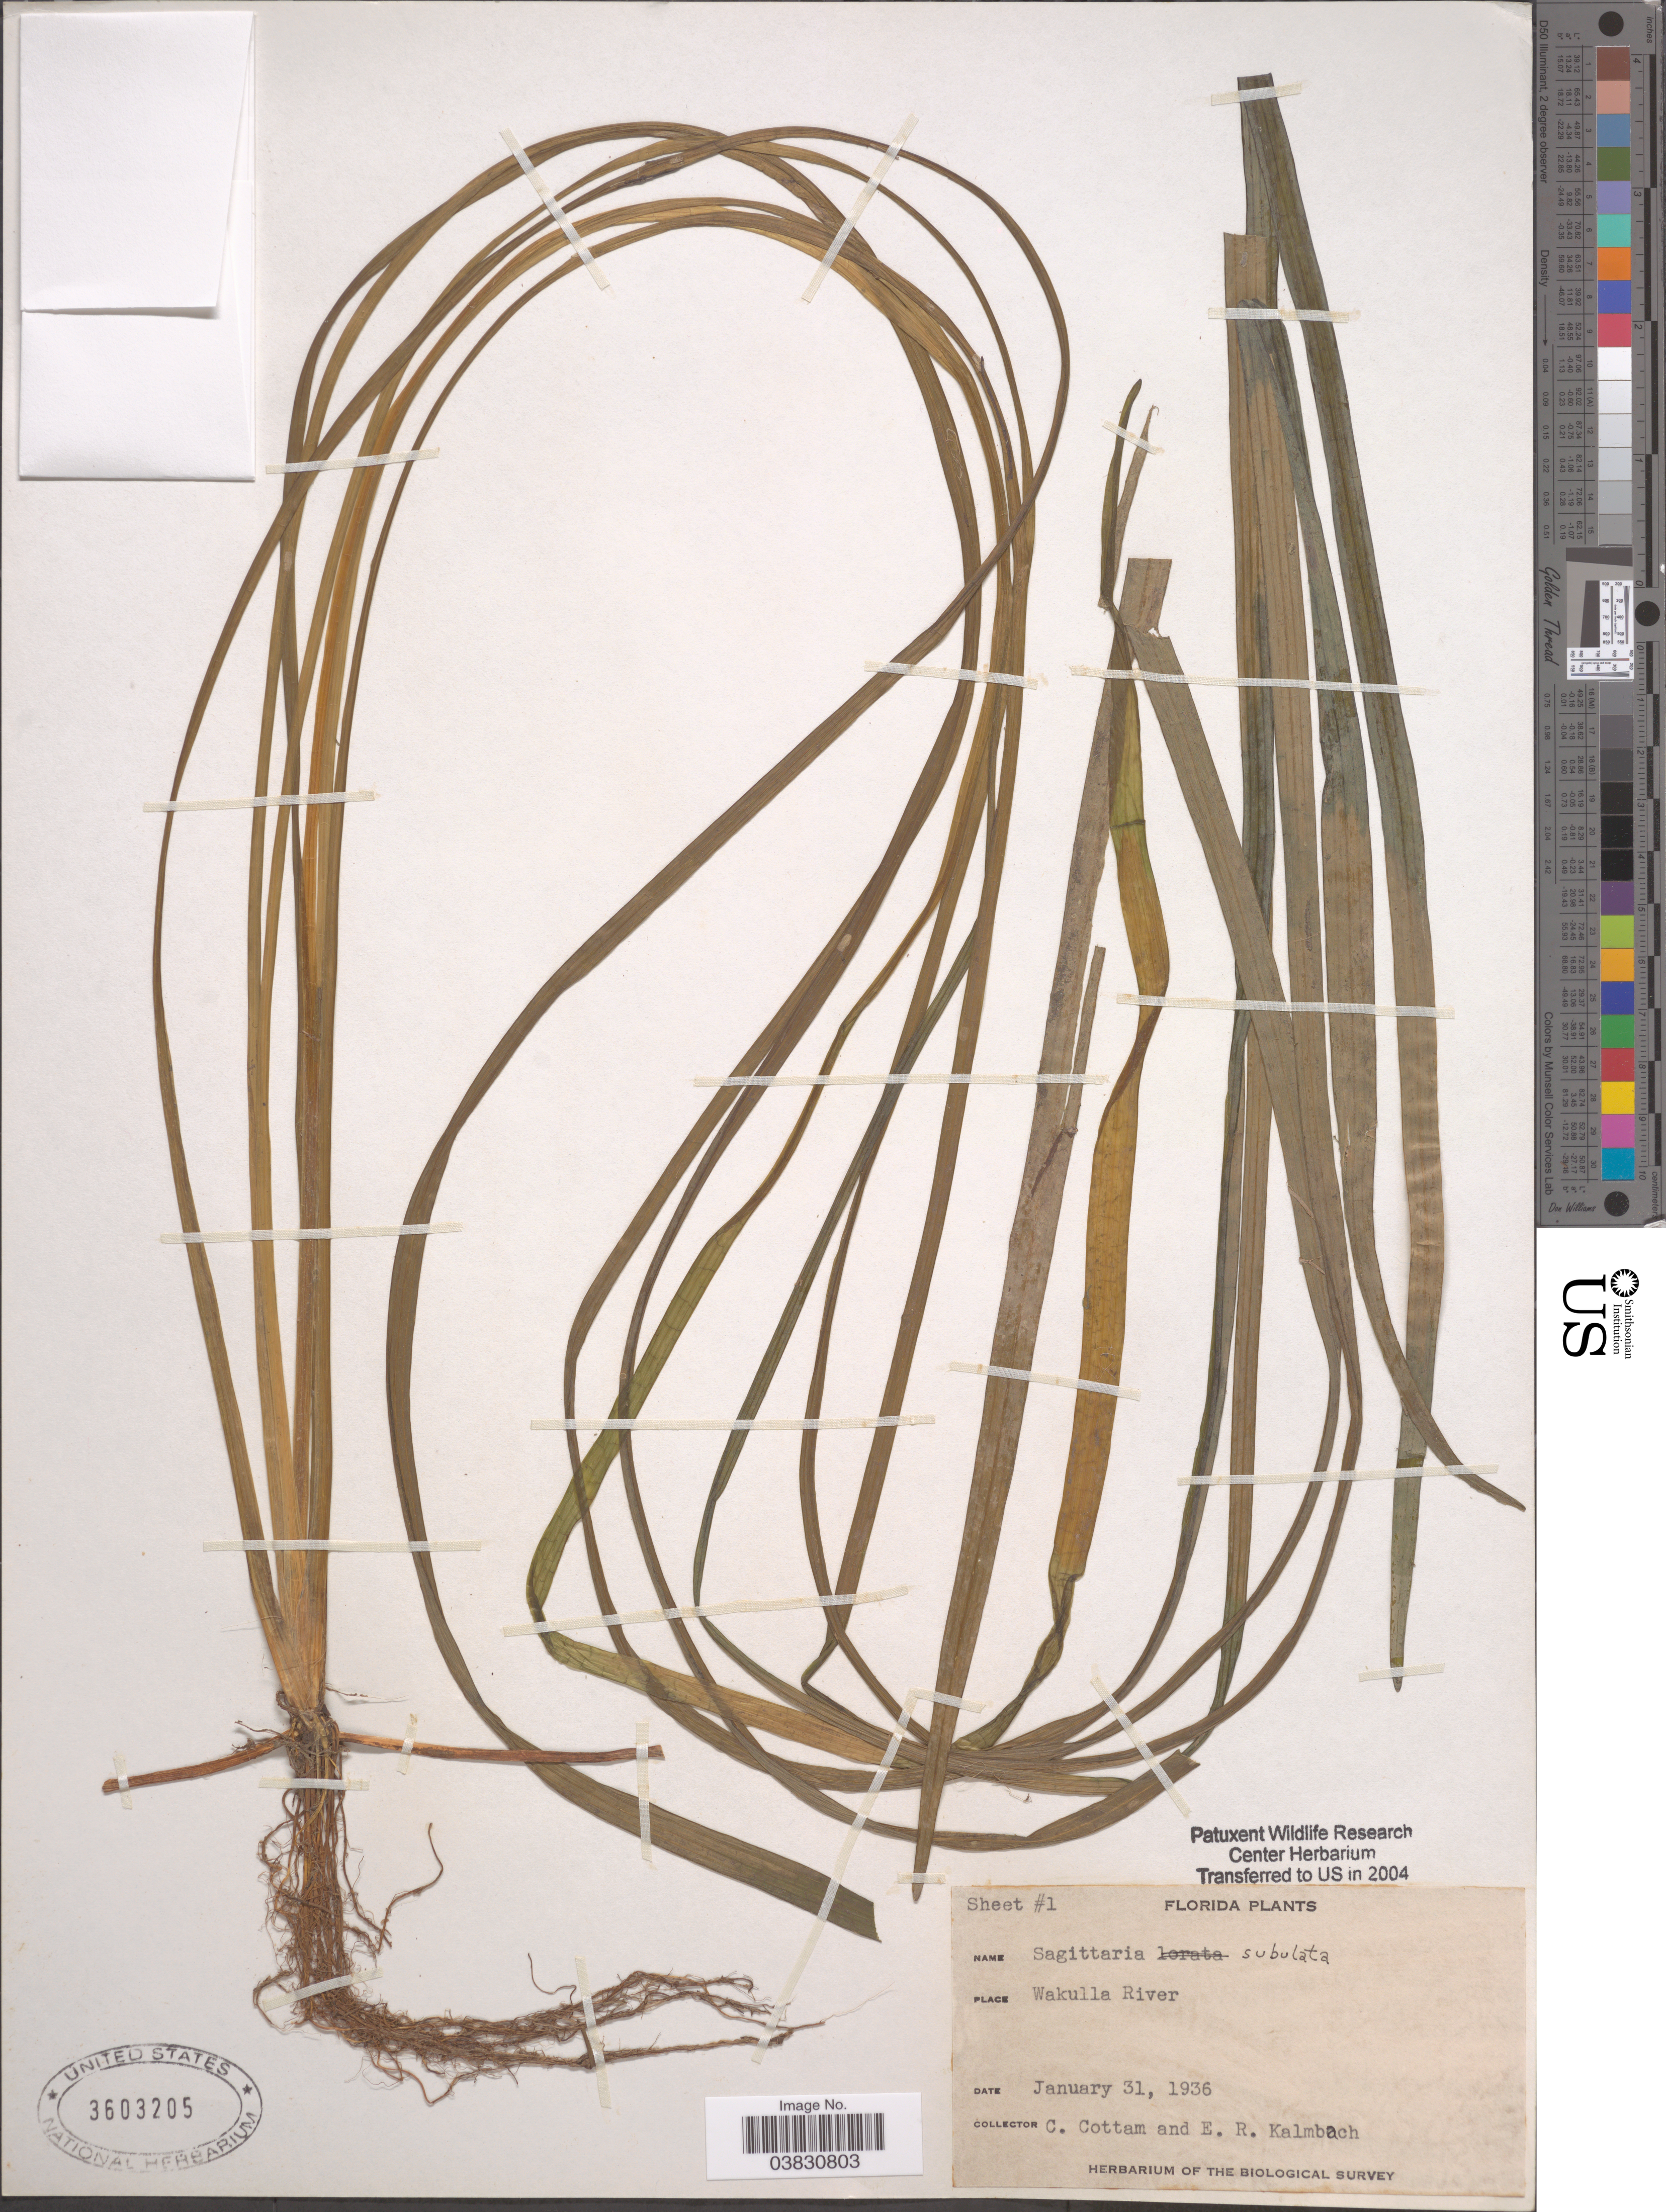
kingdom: Plantae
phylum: Tracheophyta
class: Liliopsida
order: Alismatales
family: Alismataceae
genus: Sagittaria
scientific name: Sagittaria subulata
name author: (L.) Buchenau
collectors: C. Cottam & E. Kalmbach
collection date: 1936-01-31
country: United States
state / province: Florida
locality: Wakulla River.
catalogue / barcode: US 3603205